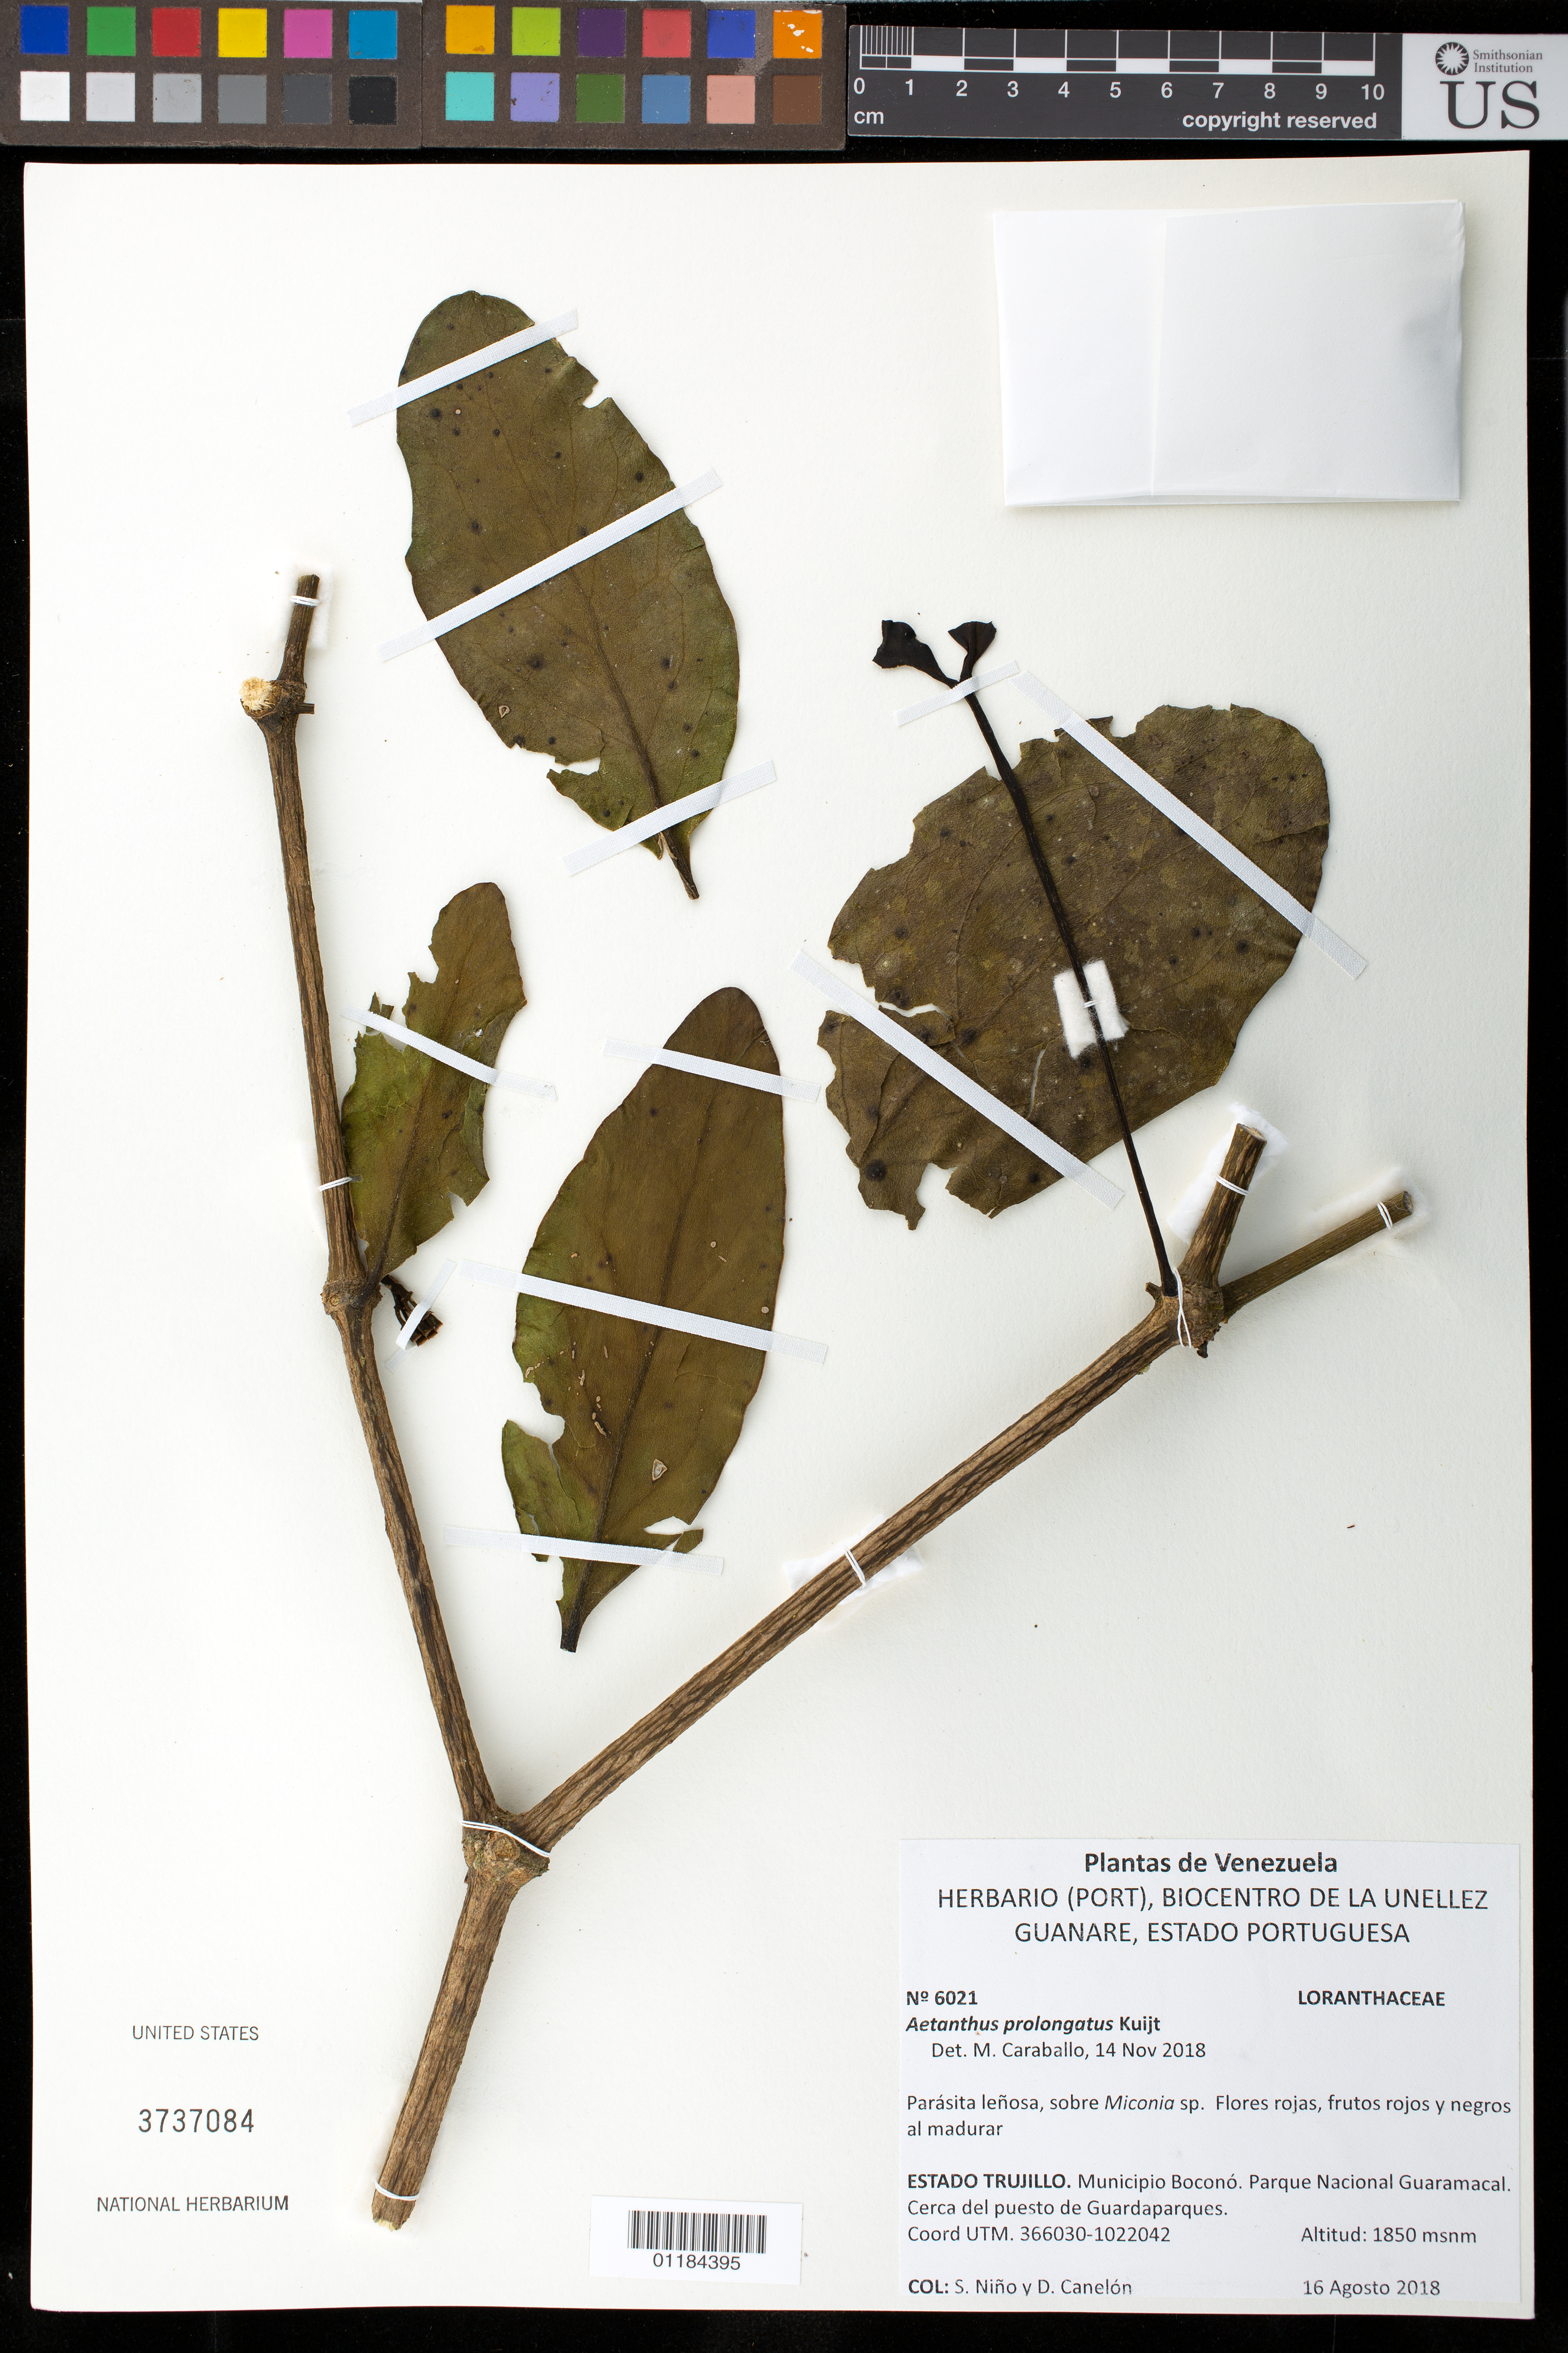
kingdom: Plantae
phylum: Tracheophyta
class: Magnoliopsida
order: Santalales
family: Loranthaceae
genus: Aetanthus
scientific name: Aetanthus prolongatus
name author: Kuijt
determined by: Caraballo-Ortiz, Marcos A., (MISS), University of Mississippi (UNITED STATES)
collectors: S. M. Niño & D. Canelón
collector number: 6021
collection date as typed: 16 Agosto 2018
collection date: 2018-08-16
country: Venezuela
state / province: Trujillo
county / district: Boconó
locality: Parque Nacional Guaramacal. Cerca del puesto de Guardaparques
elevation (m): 1850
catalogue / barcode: US 3737084